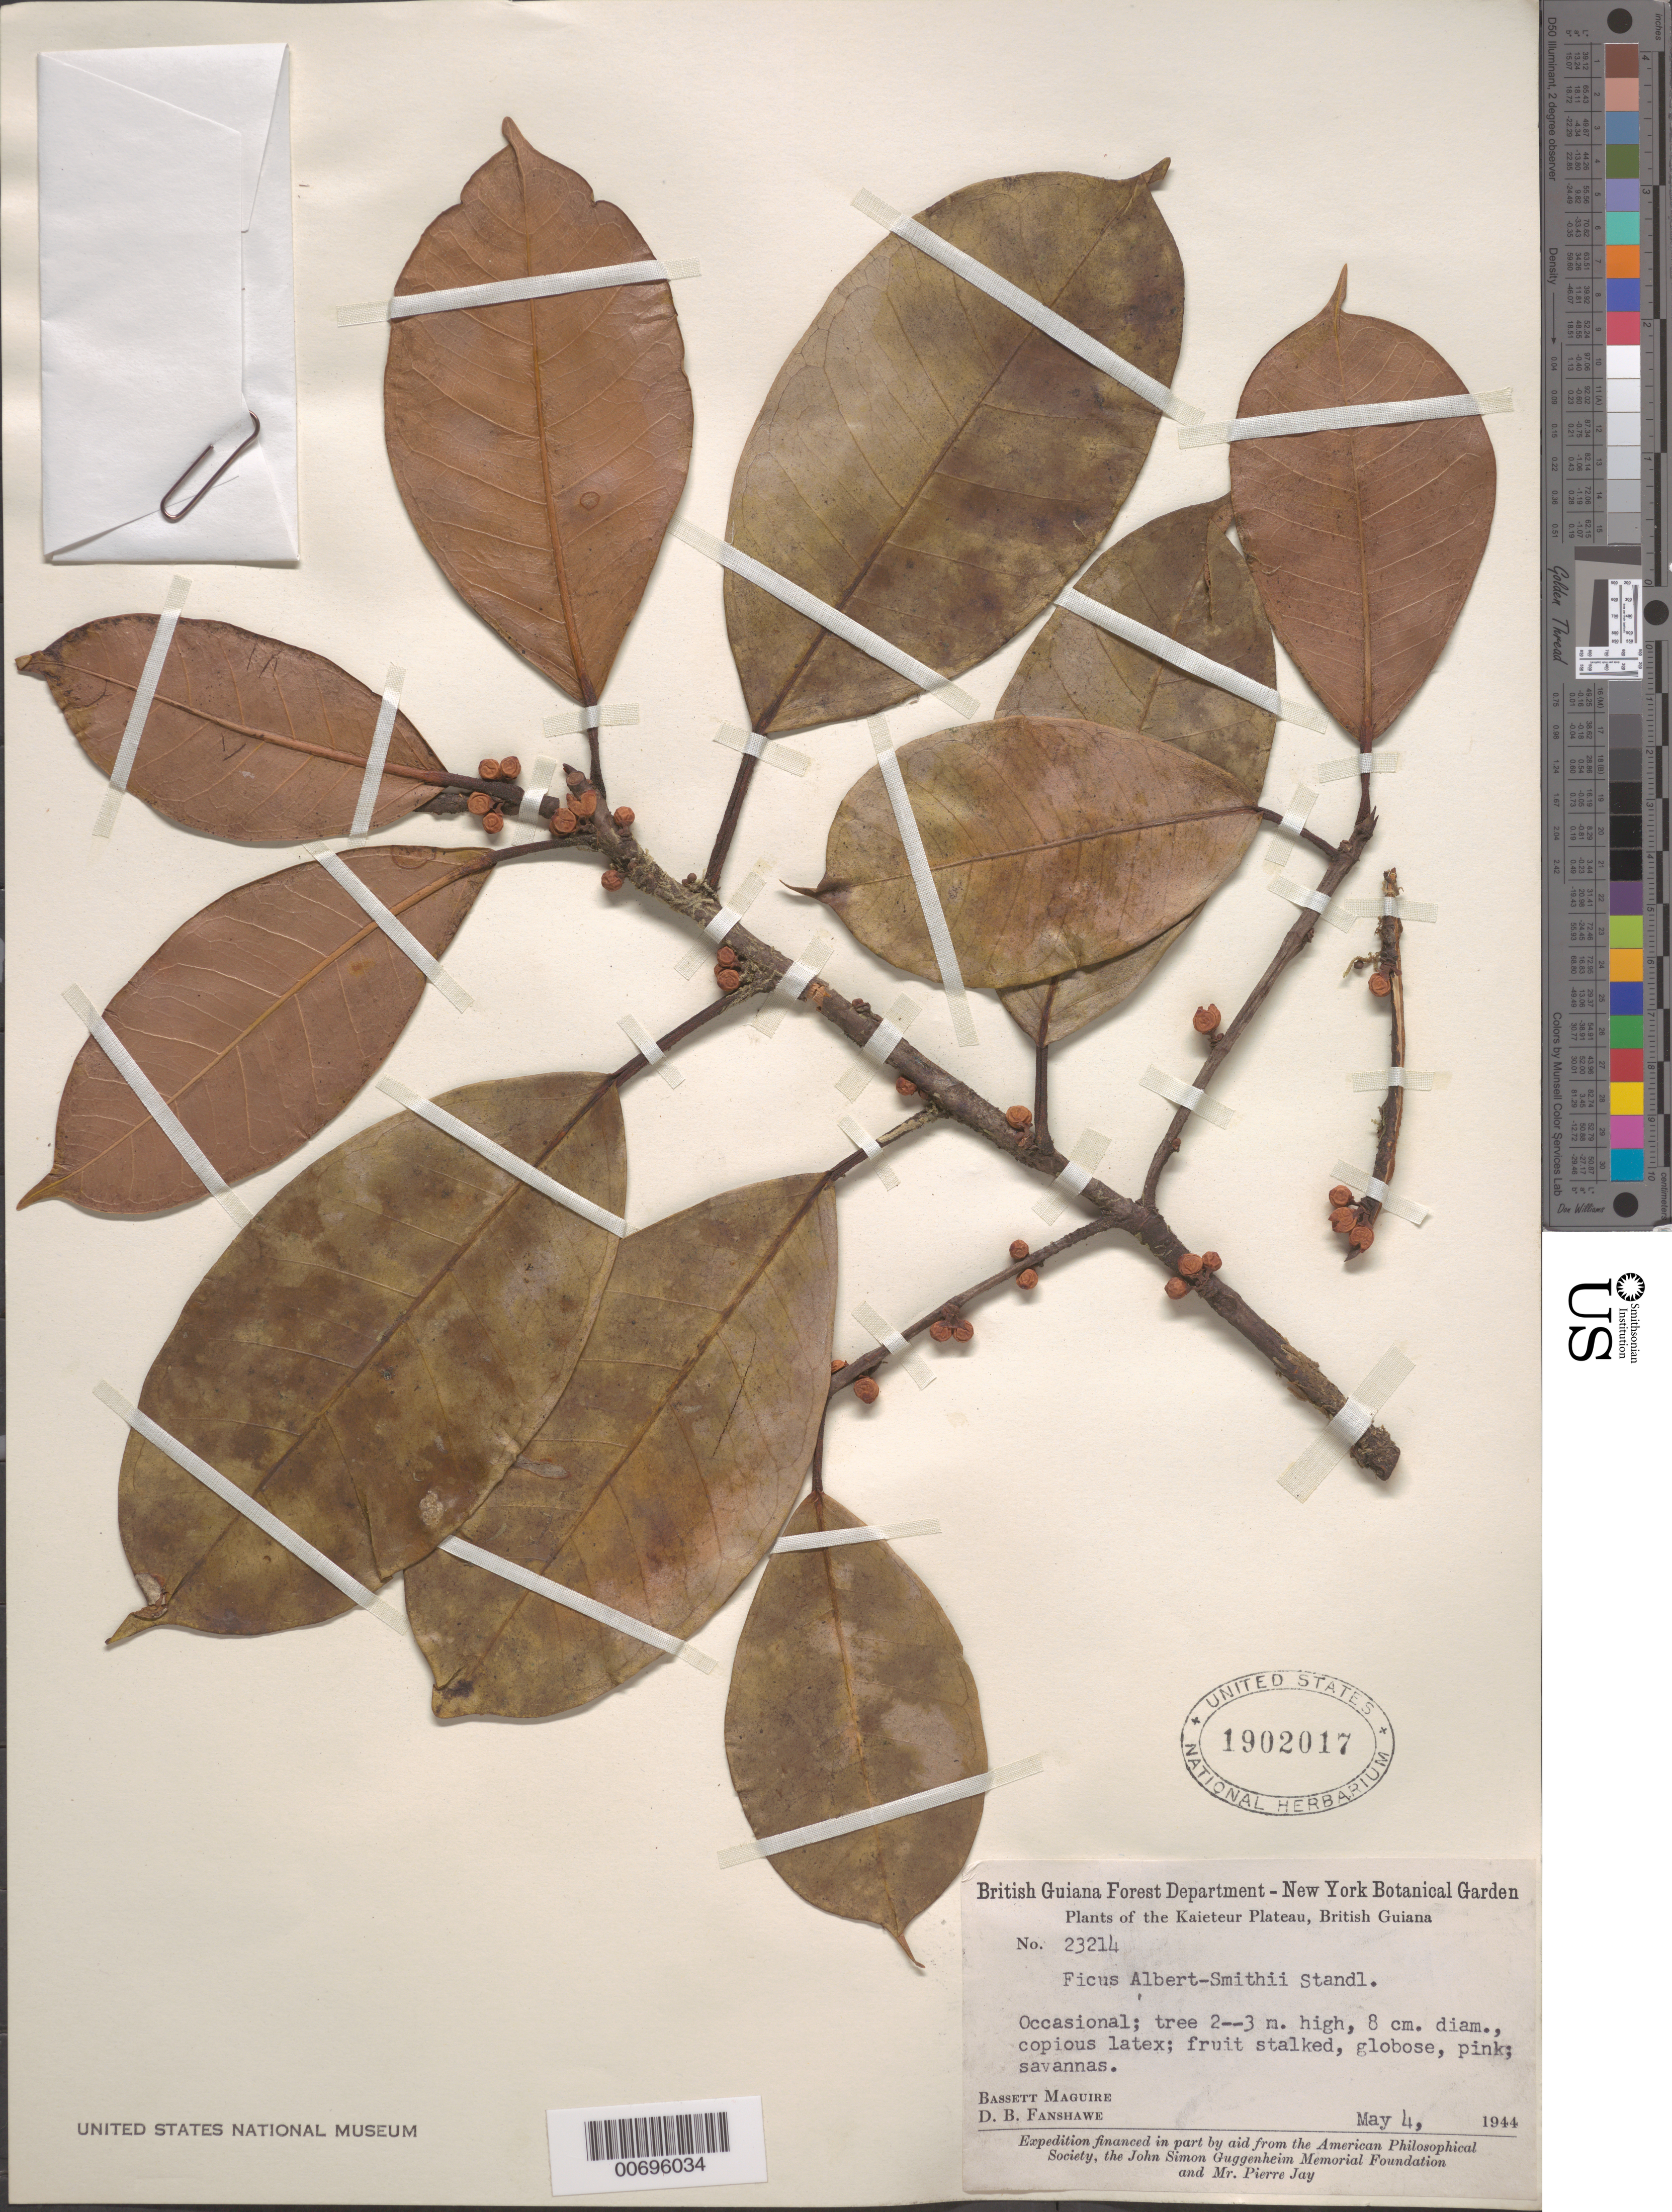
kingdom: Plantae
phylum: Tracheophyta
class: Magnoliopsida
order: Rosales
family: Moraceae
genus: Ficus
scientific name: Ficus albert-smithii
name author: Standl. in A.C. Sm.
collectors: B. Maguire & D. B. Fanshawe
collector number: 23214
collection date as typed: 4-May-44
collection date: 1944-05-04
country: Guyana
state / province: Potaro-Siparuni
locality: Kaieteur Plateau, Potaro River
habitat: Savannas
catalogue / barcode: US 1902017